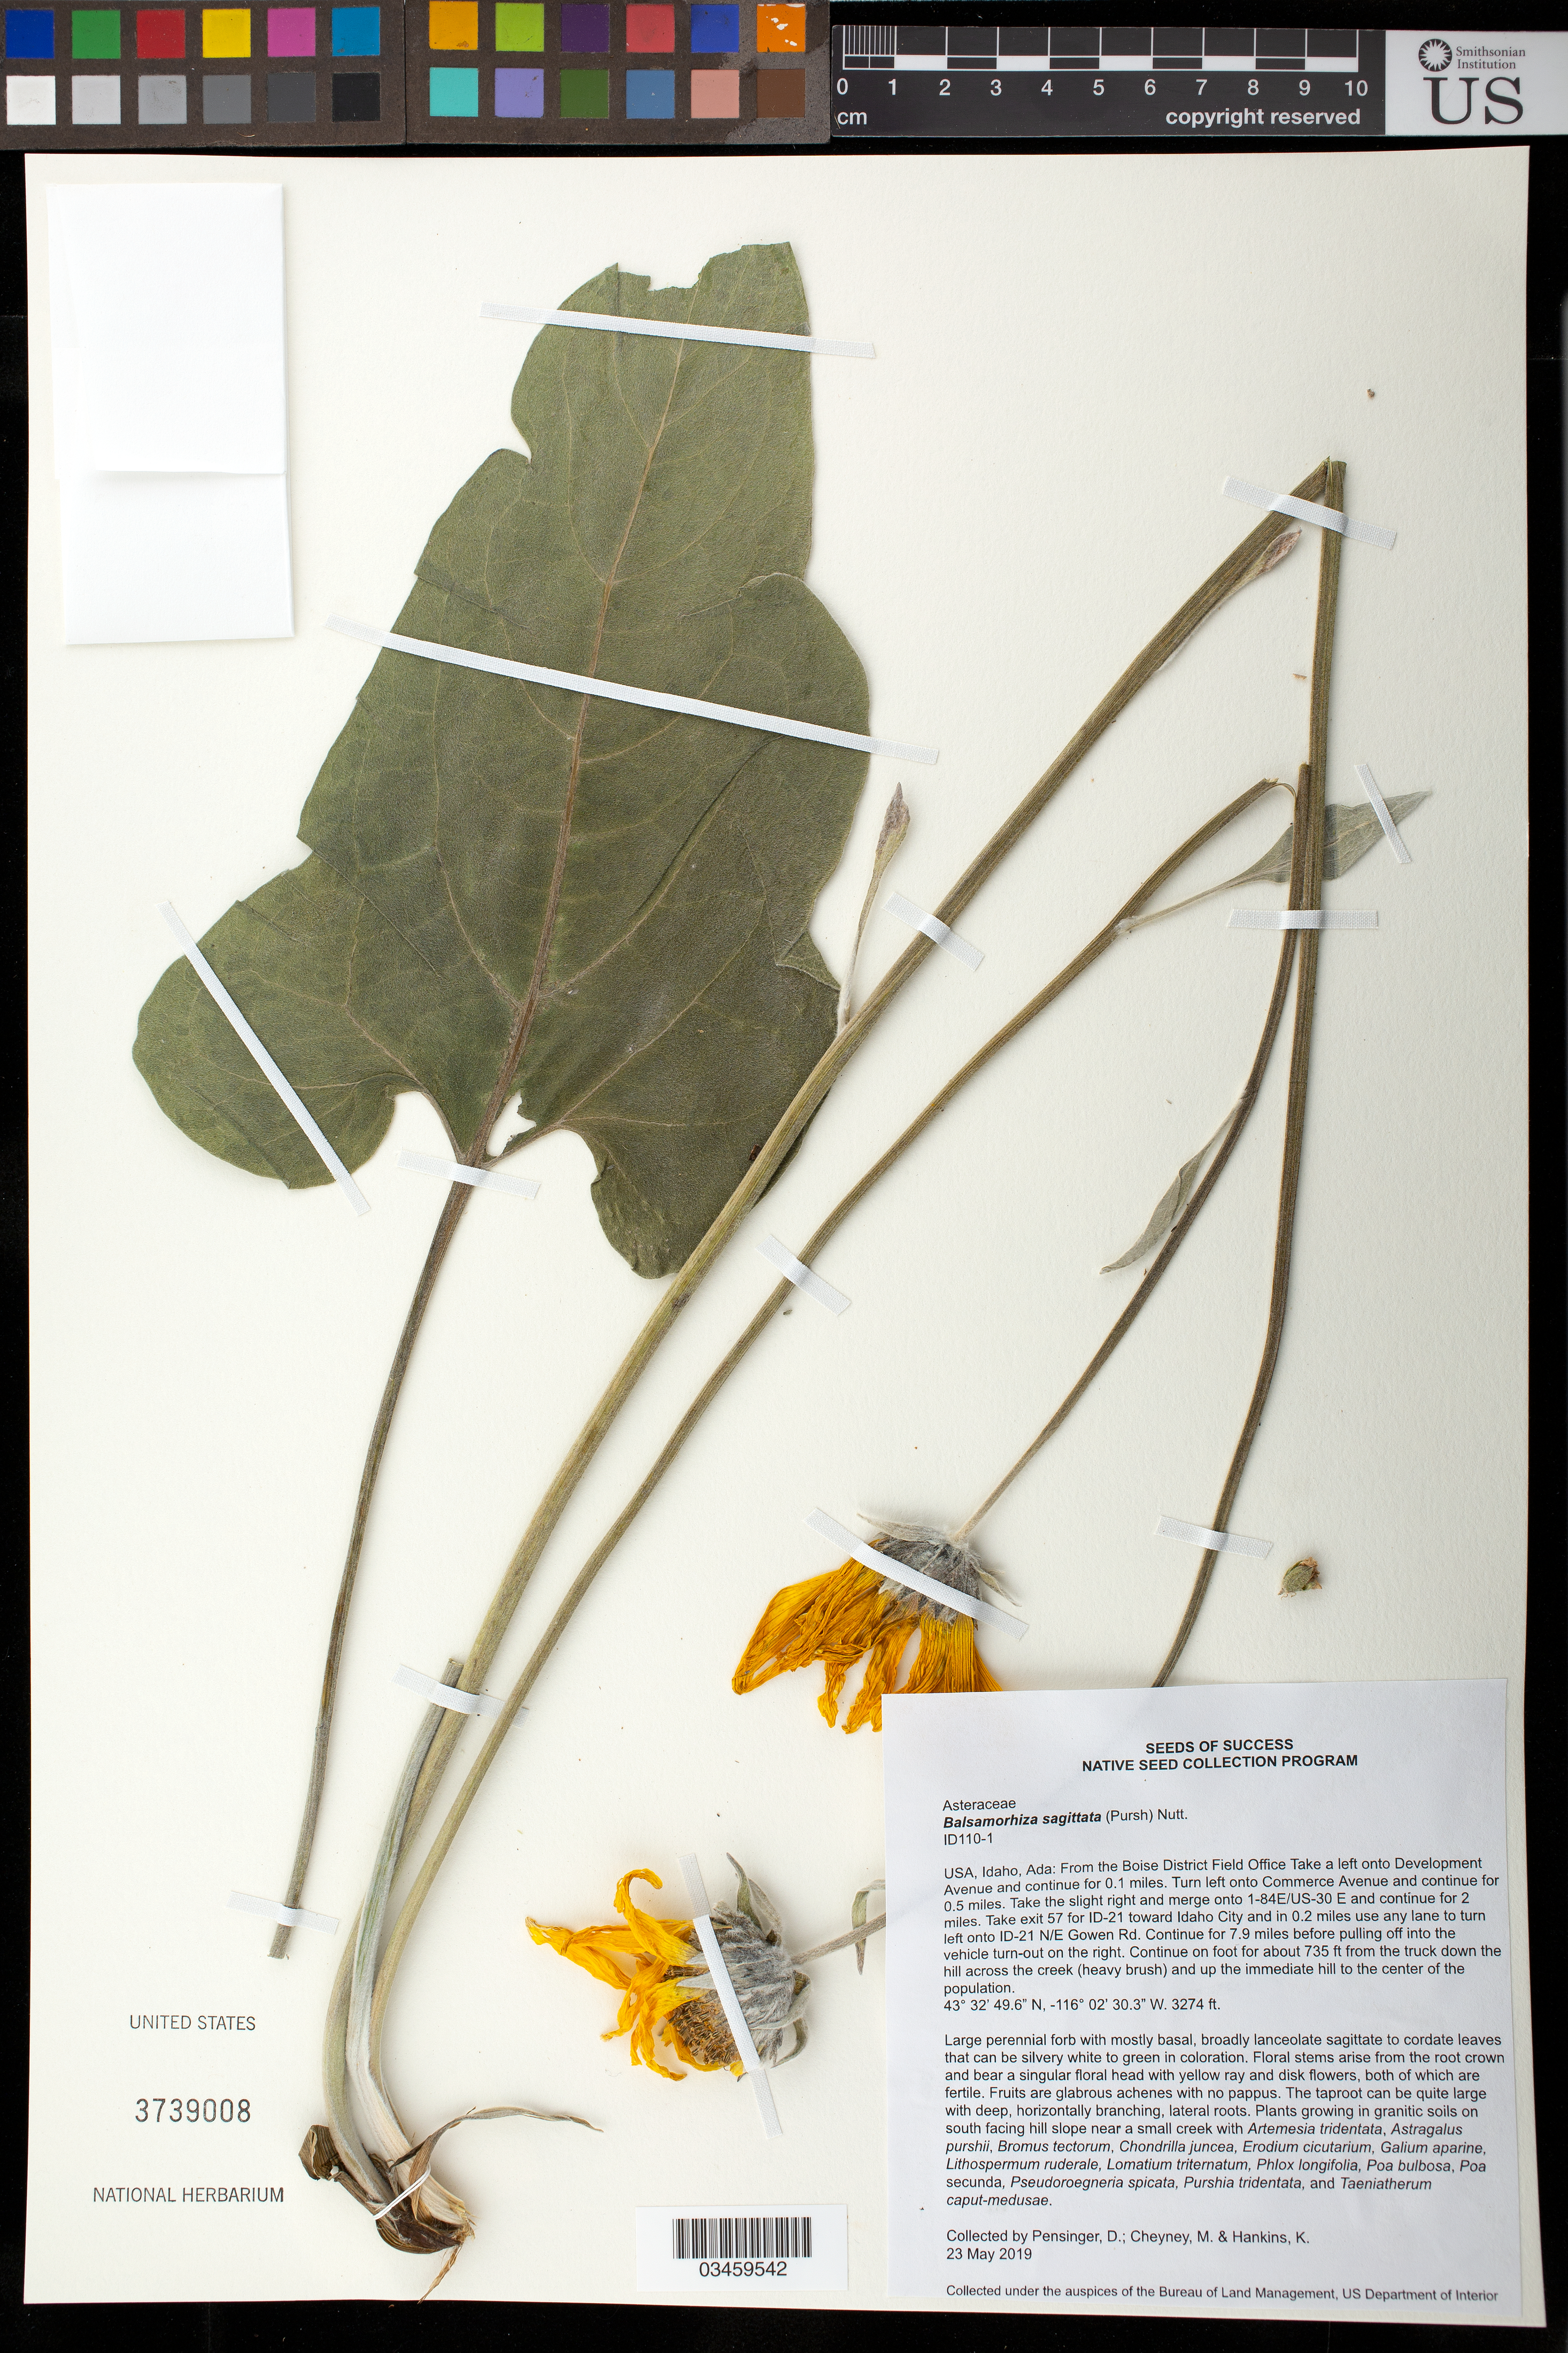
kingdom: Plantae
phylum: Tracheophyta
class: Magnoliopsida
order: Asterales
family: Asteraceae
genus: Balsamorhiza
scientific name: Balsamorhiza sagittata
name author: (Pursh) Nutt.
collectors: D. Pensinger, M. Cheyne & K. Hankins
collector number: ID110-1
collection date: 2019-05-23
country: United States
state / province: Idaho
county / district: Ada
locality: From the Boise District Field Office take a left onto Development Ave for 0.1 mi, turn left onto Commerce Ave and continue for 0.5 mi, take slight right and merge onto 1-84E/US-30E for 2mi, take exit 57 for ID-21 toward Idaho City and in 0.2 mi, turn left onto ID-21 N/E Gowen Rd for 7.9 mi, continue on foot for 735 ft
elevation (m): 998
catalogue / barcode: US 3739008